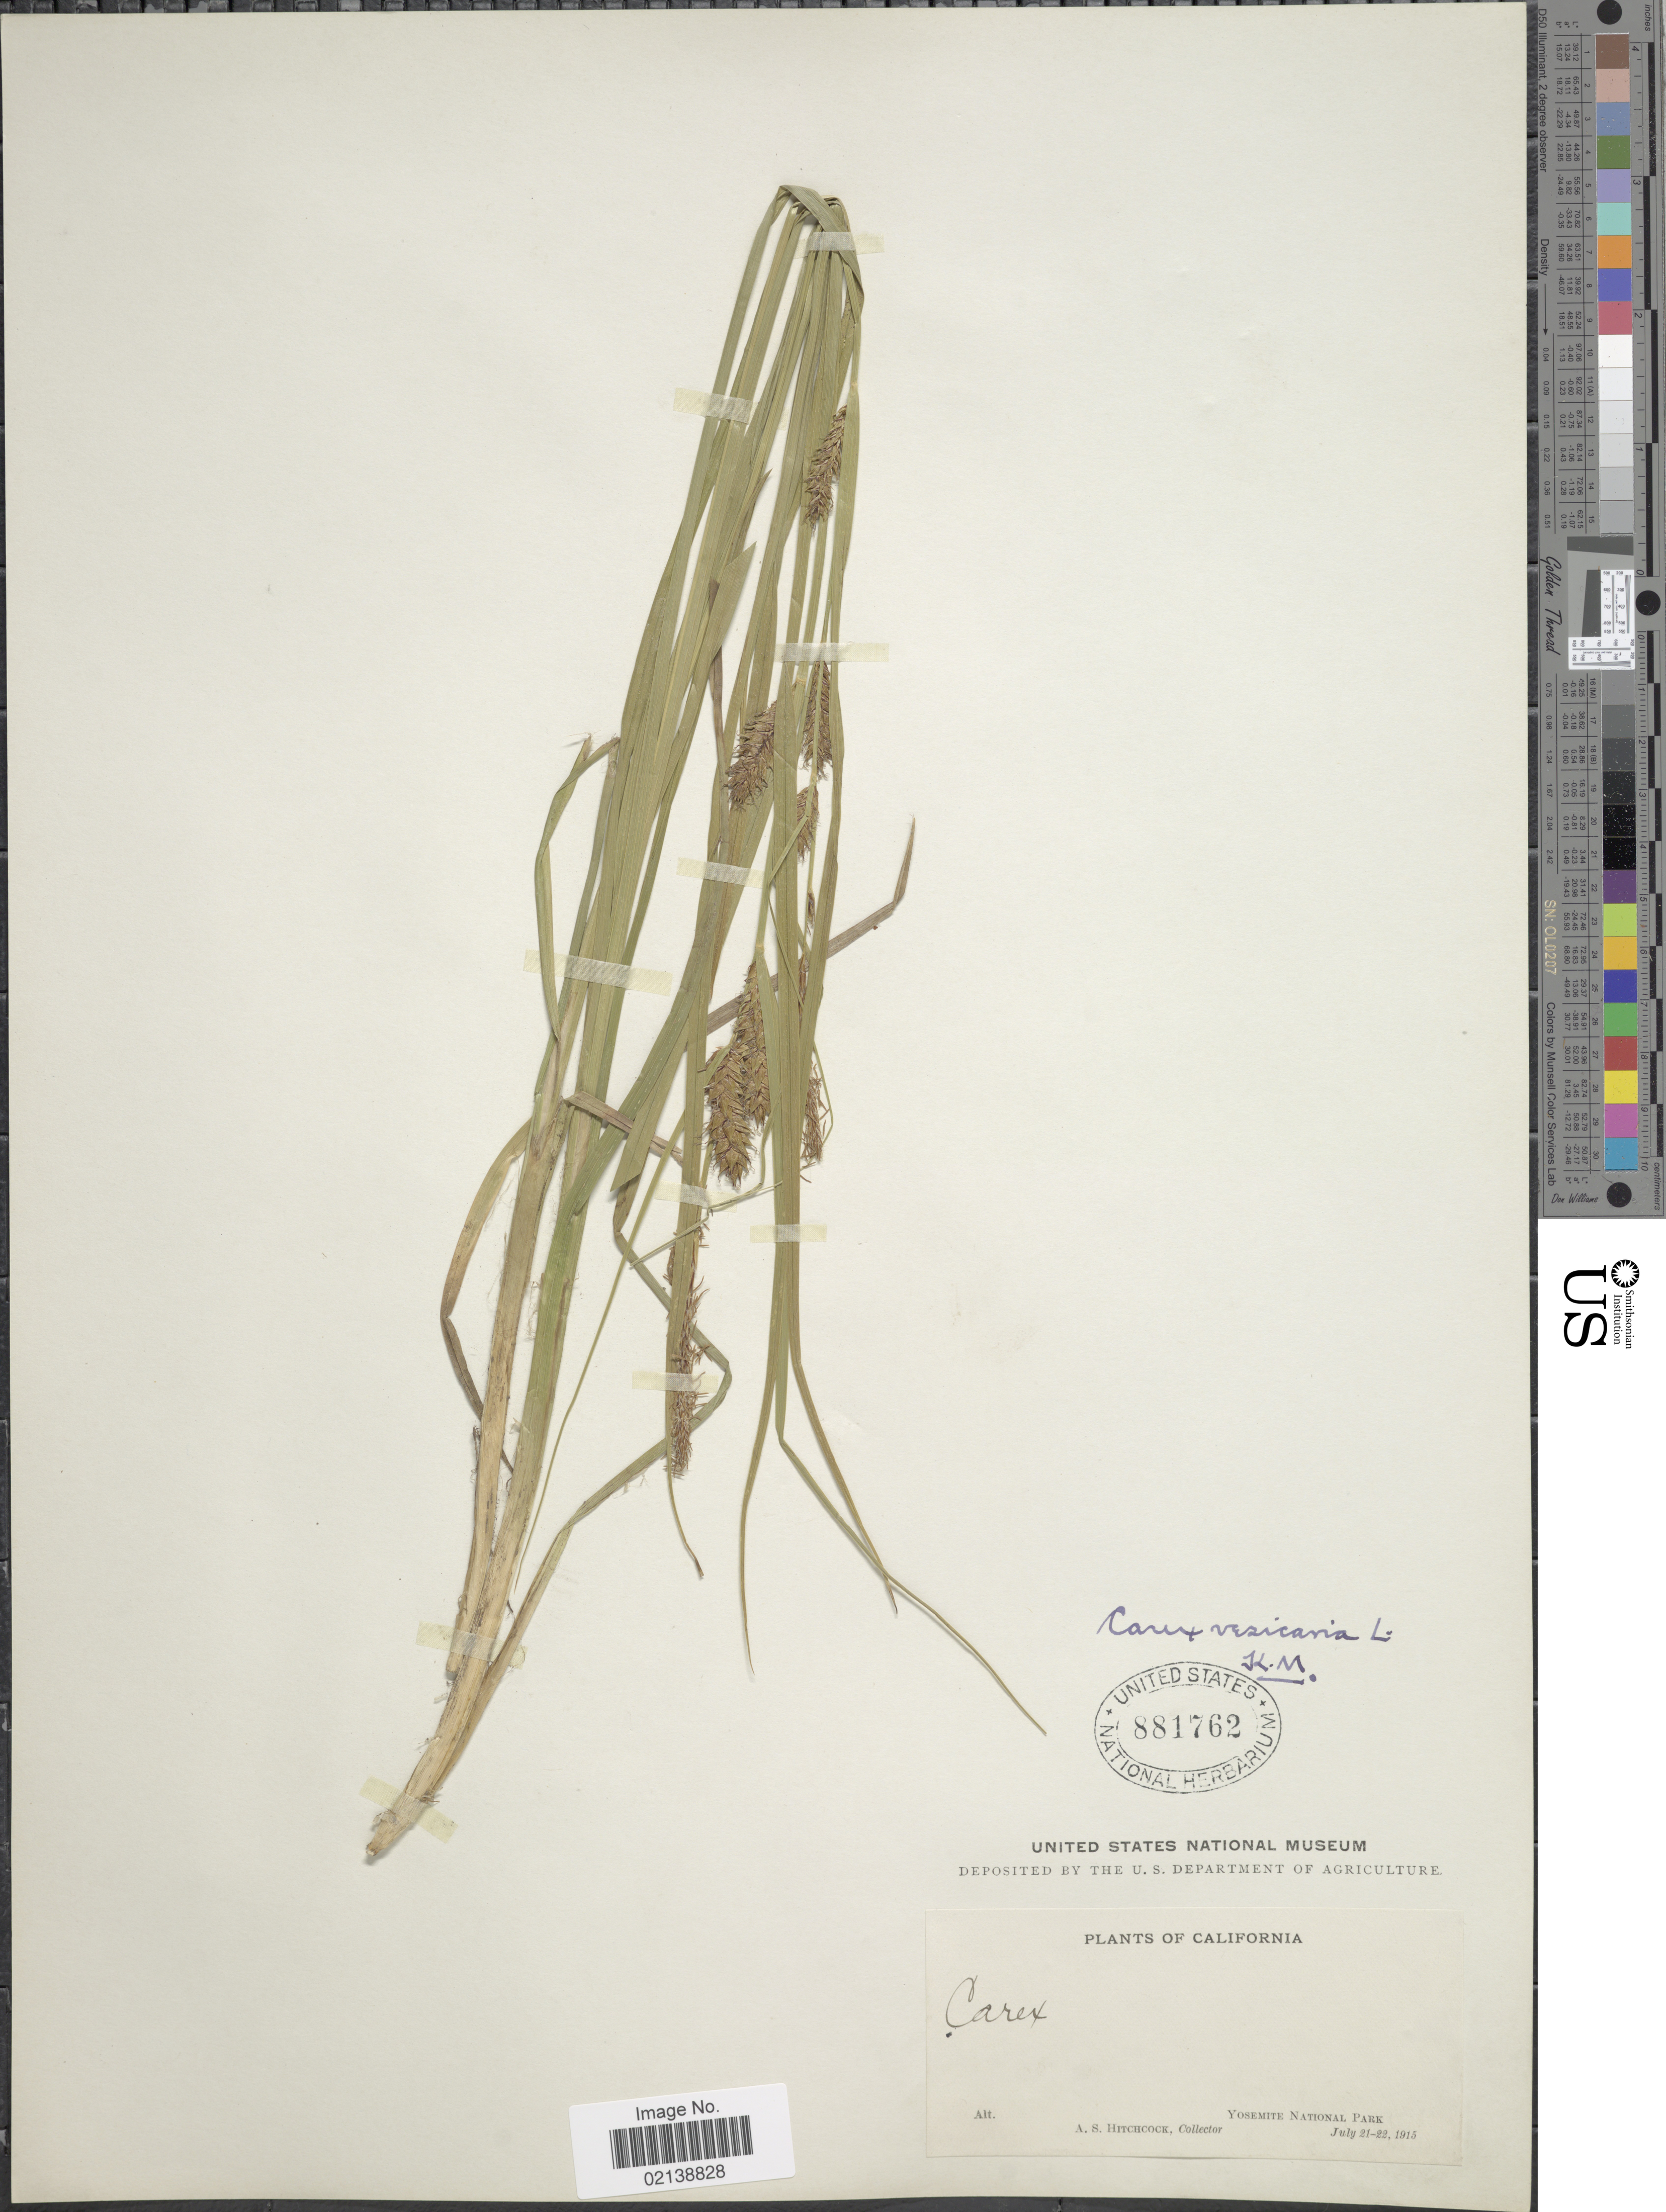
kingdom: Plantae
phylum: Tracheophyta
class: Liliopsida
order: Poales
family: Cyperaceae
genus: Carex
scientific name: Carex vesicaria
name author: L.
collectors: A. S. Hitchcock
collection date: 1915-07-21/1915-07-22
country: United States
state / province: California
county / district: Mariposa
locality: Yosemite National Park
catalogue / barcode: US 881762